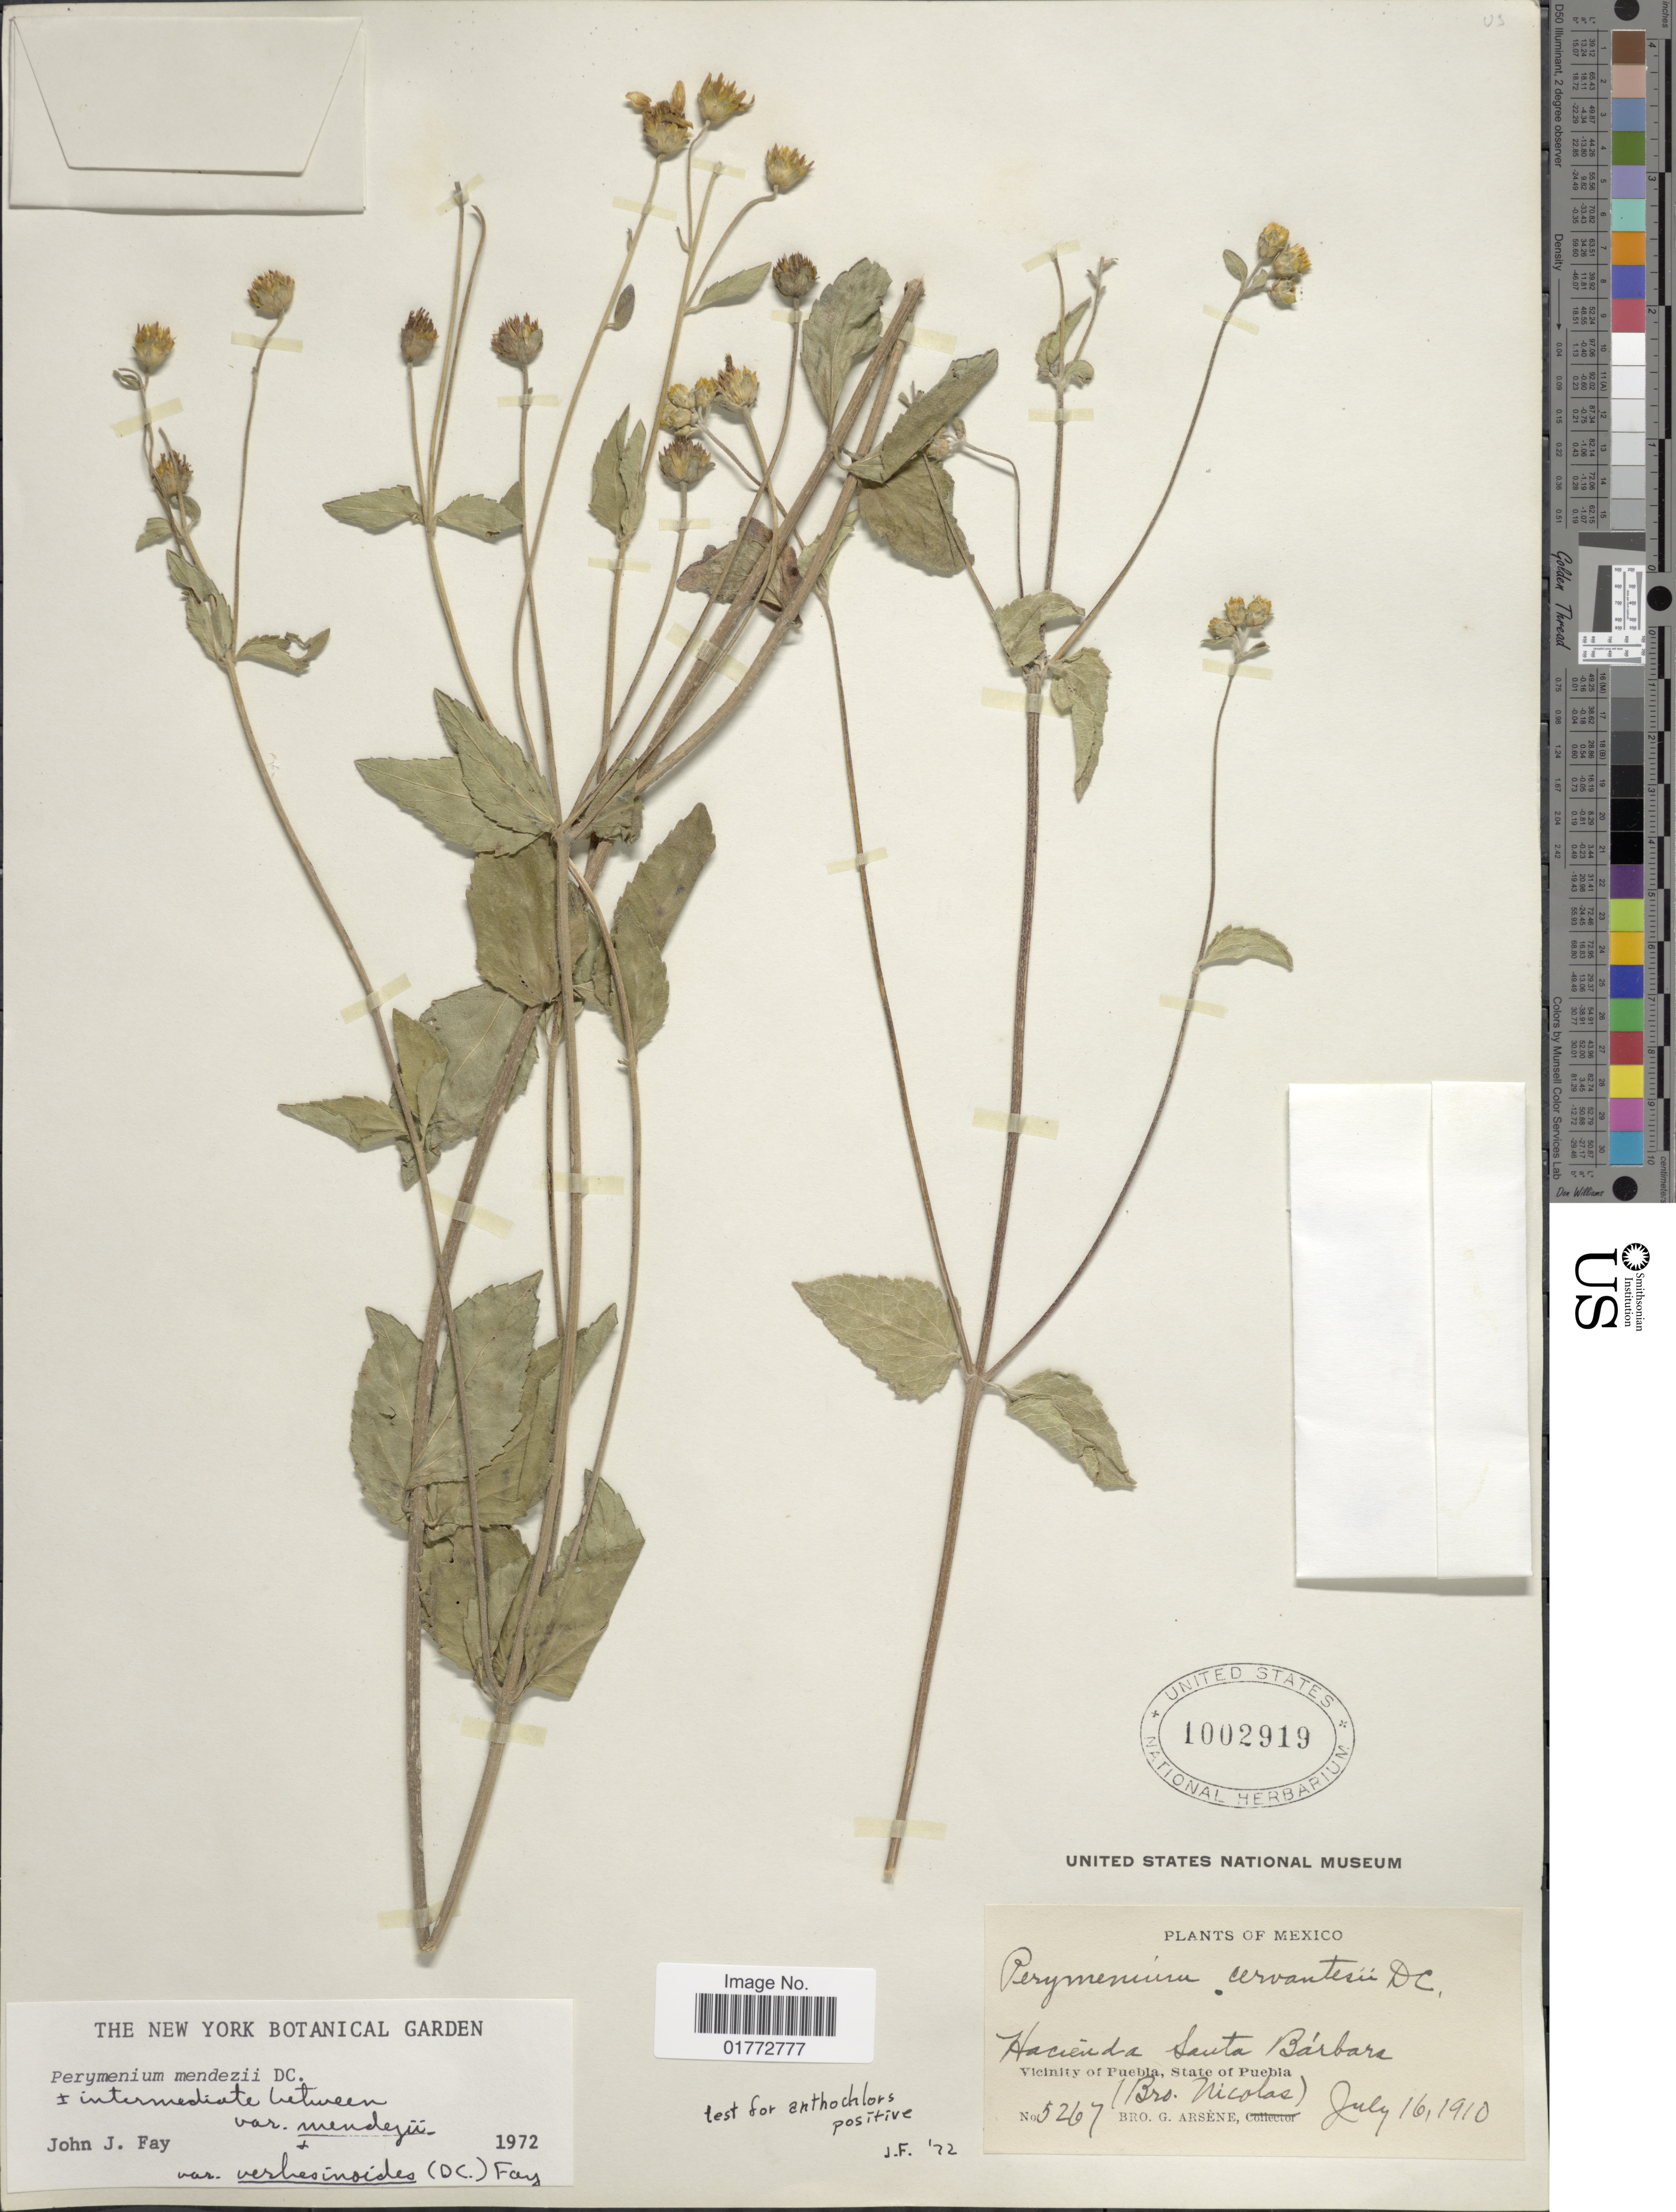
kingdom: Plantae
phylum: Tracheophyta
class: Magnoliopsida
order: Asterales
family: Asteraceae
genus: Perymenium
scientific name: Perymenium mendezii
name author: DC.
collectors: Bro. Nicolas & Bro. G. Arsène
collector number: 5267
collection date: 1910-07-16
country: Mexico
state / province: Puebla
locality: Hacienda Santa Barbara, Vicinity of Puebla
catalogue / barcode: US 1002919